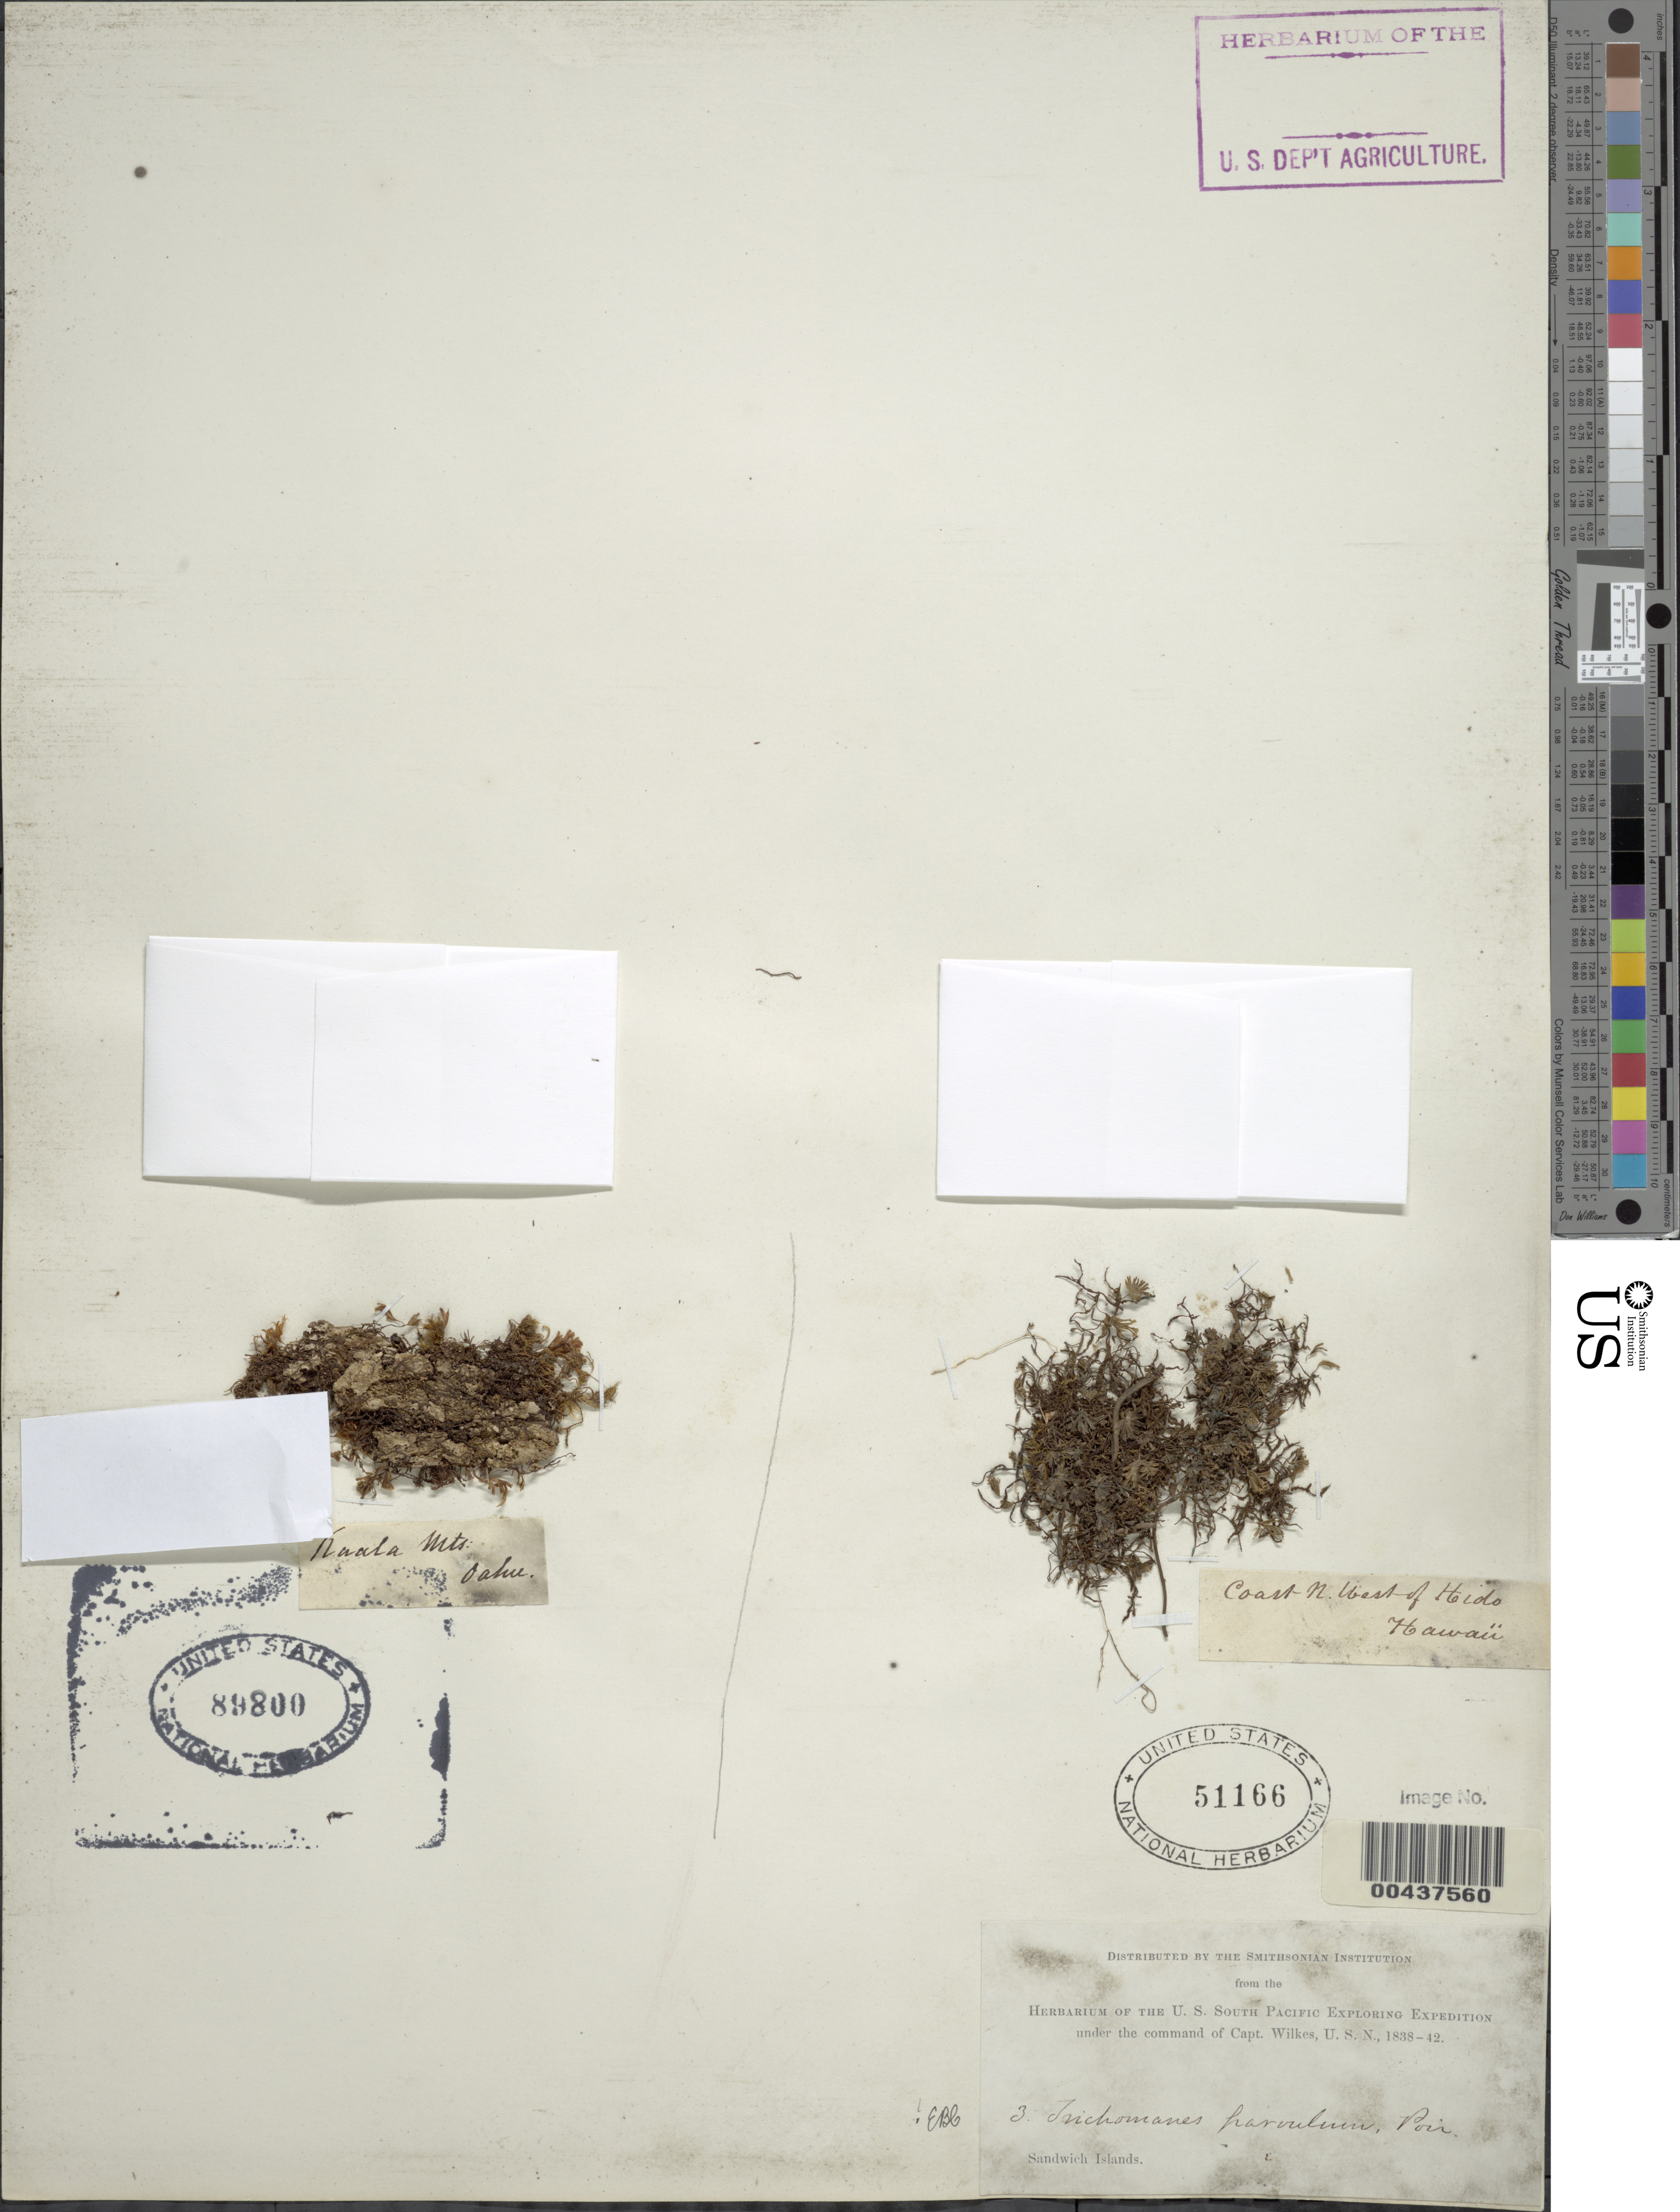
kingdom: Plantae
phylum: Tracheophyta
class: Polypodiopsida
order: Hymenophyllales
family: Hymenophyllaceae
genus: Crepidomanes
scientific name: Crepidomanes minutum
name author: (Blume) K. Iwats.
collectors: Wilkes Explor. Exped.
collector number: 3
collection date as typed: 1838 to -- --- 1842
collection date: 1838/1842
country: United States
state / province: Hawaii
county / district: Hawaii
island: Hawaii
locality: coast NW of Hilo, Hawaii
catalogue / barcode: US 51166